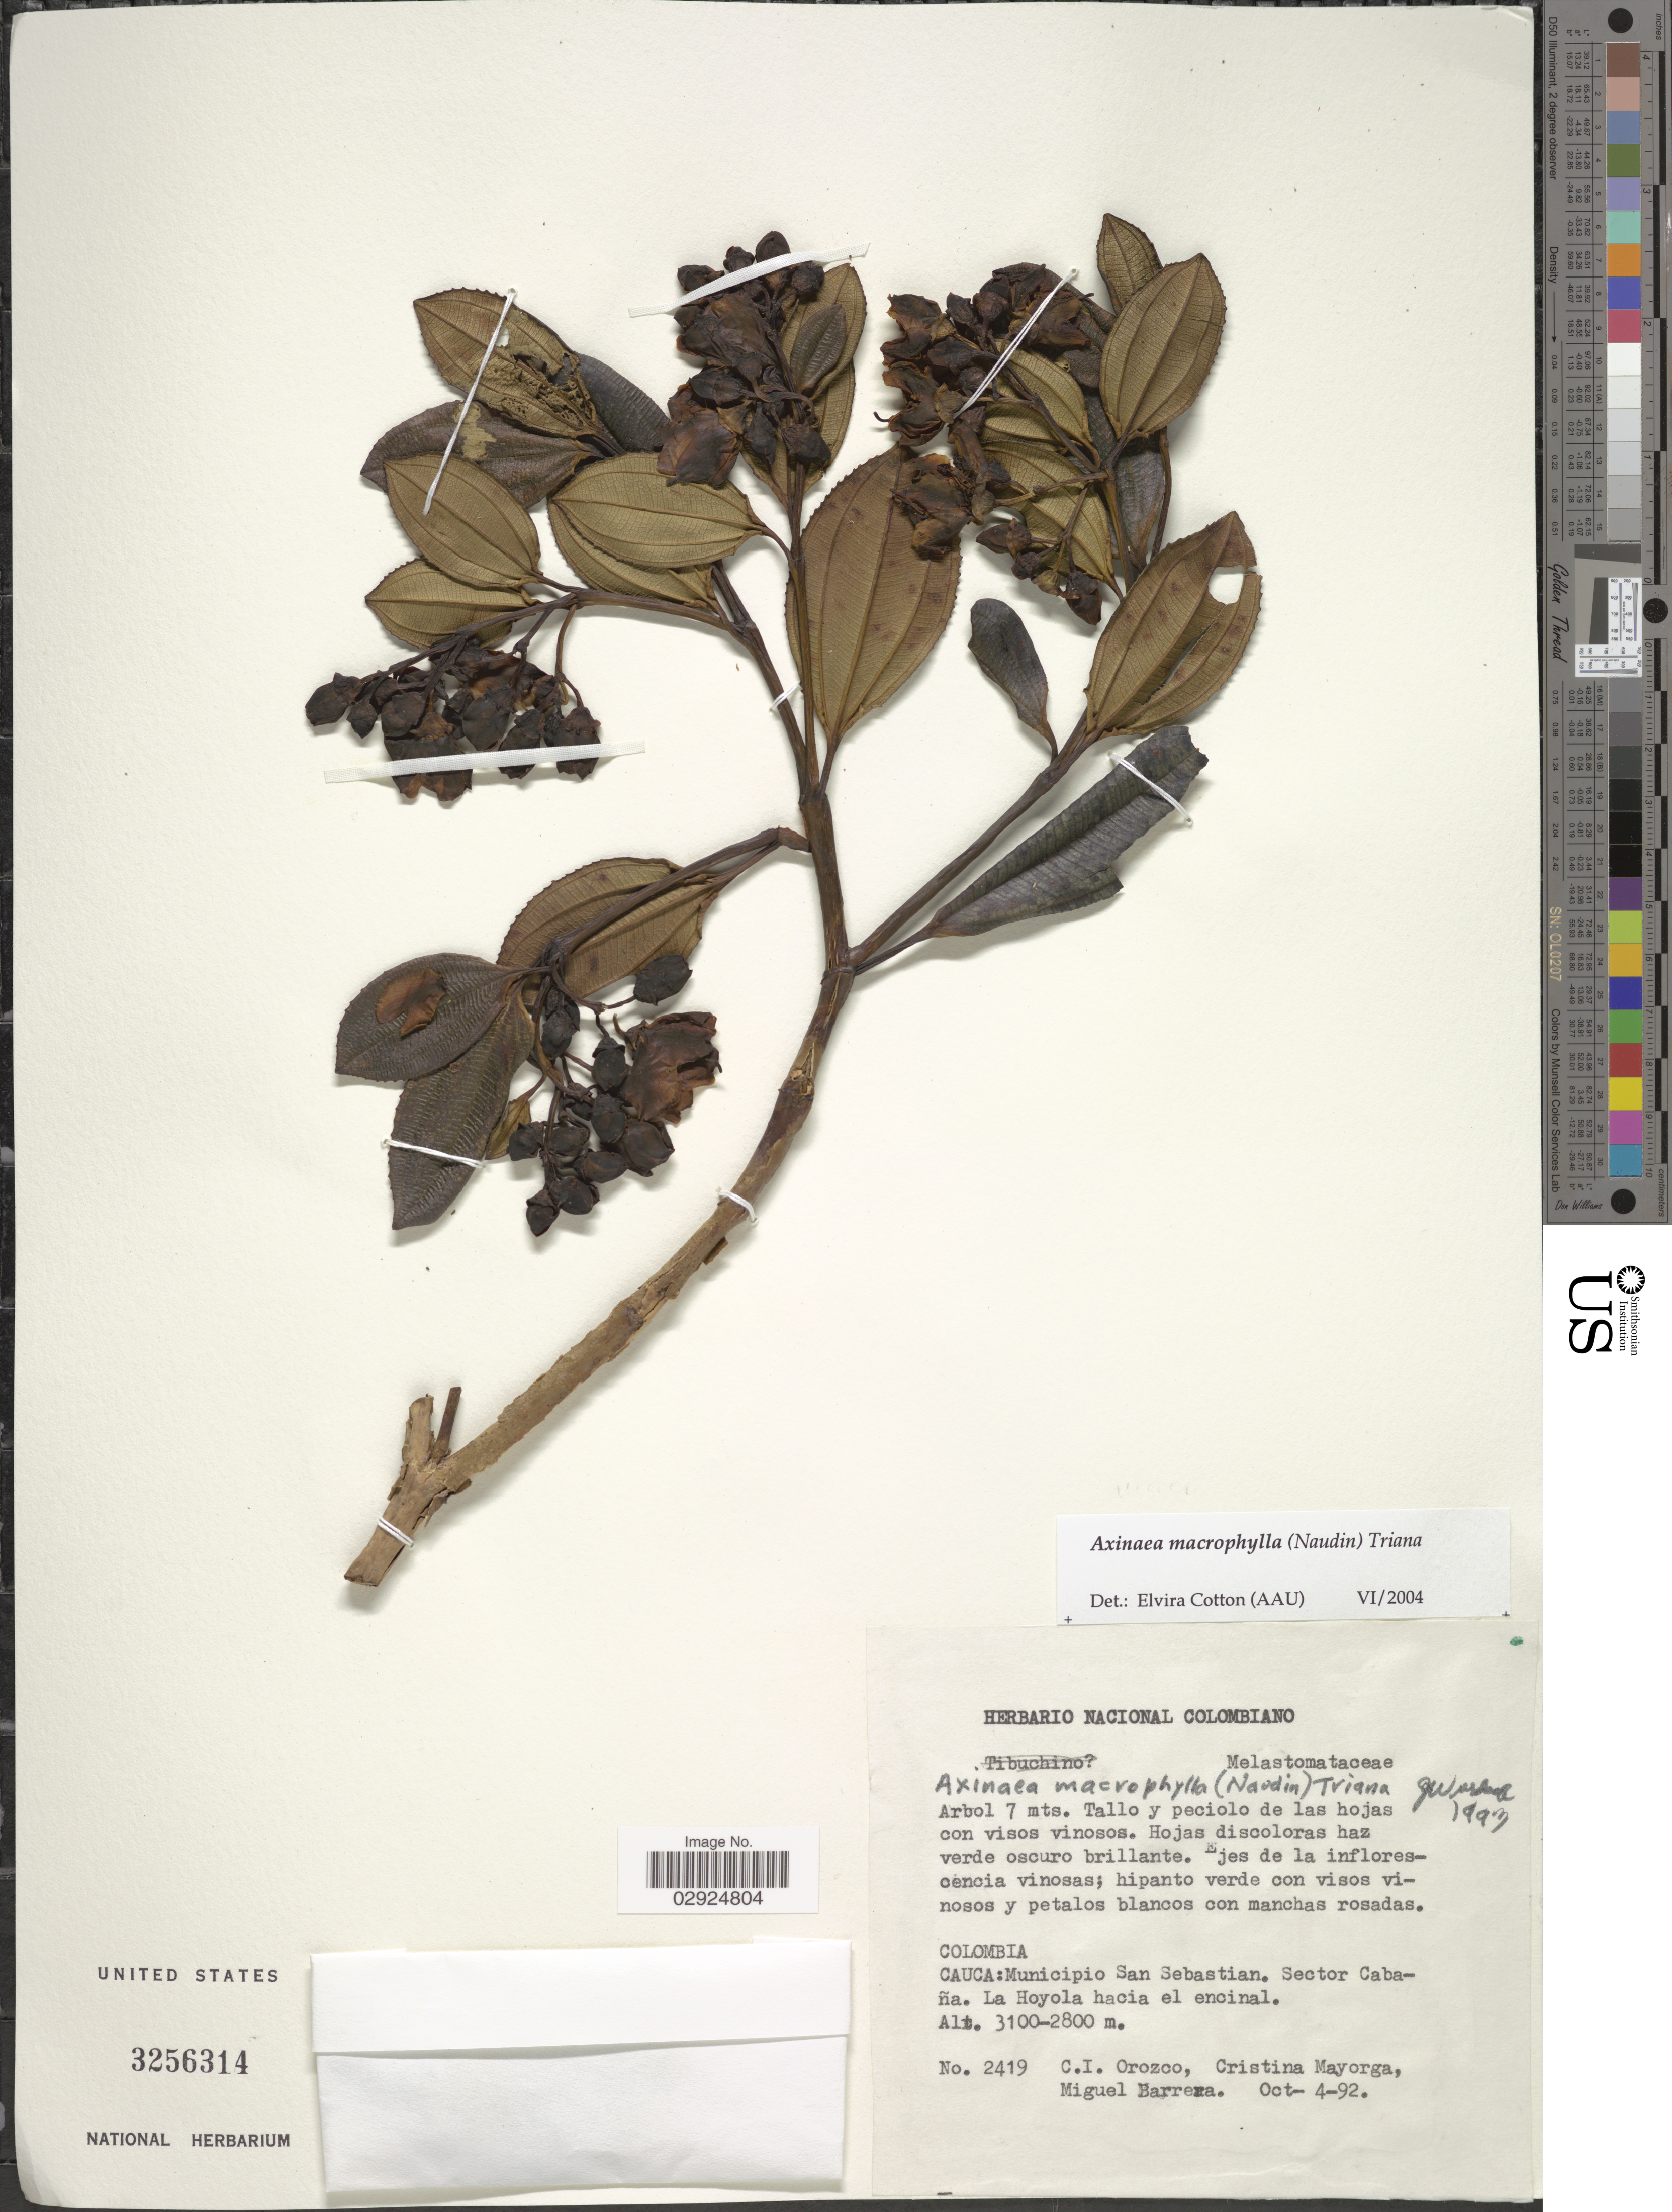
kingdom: Plantae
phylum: Tracheophyta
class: Magnoliopsida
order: Myrtales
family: Melastomataceae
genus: Axinaea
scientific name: Axinaea macrophylla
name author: (Naudin) Triana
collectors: C. I. Orozco & M. Barrera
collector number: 2419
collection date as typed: Transcribed d/m/y: 4/10/92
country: Colombia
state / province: Cauca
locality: Cauca: Municipio San Sebastian. Sector Cabaña. La Hoyola hacia el encinal.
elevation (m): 2800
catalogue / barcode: US 3256314